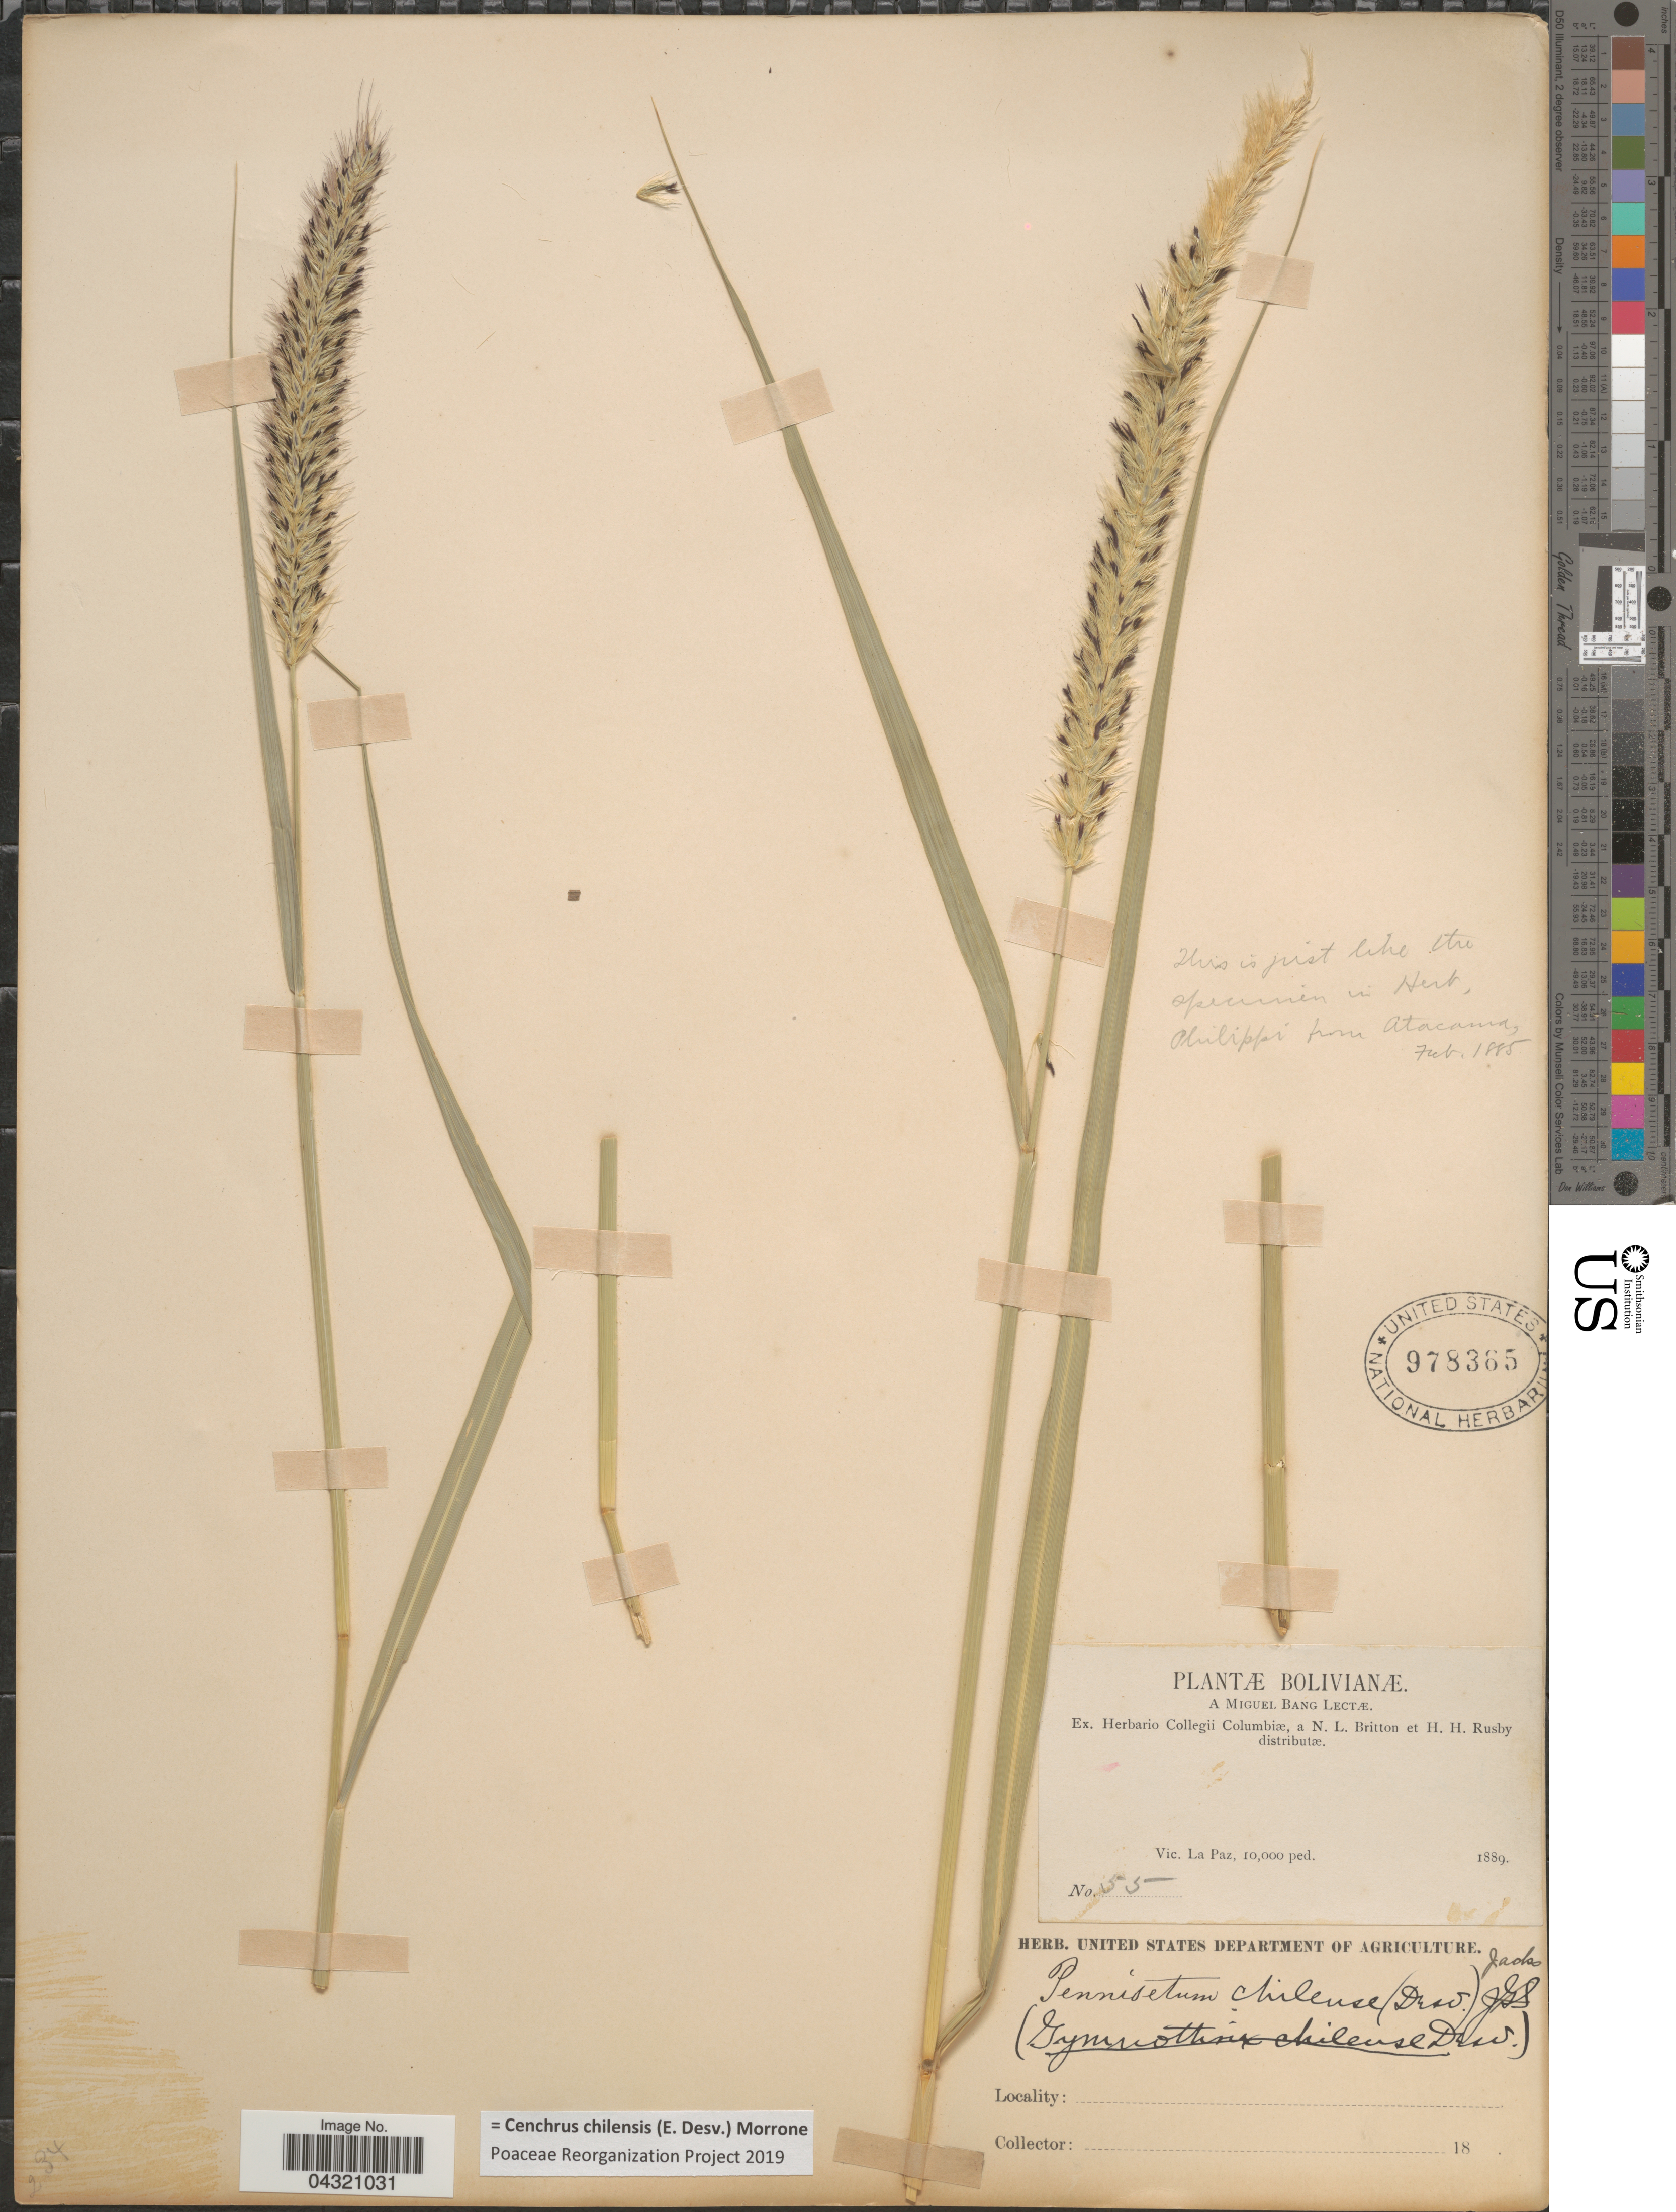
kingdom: Plantae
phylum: Tracheophyta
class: Liliopsida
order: Poales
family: Poaceae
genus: Cenchrus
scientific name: Cenchrus chilensis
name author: (É. Desv.) Morrone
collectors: M. Bang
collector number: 55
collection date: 1889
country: Bolivia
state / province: La Paz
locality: Vic. La Paz.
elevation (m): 3048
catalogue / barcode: US 978365